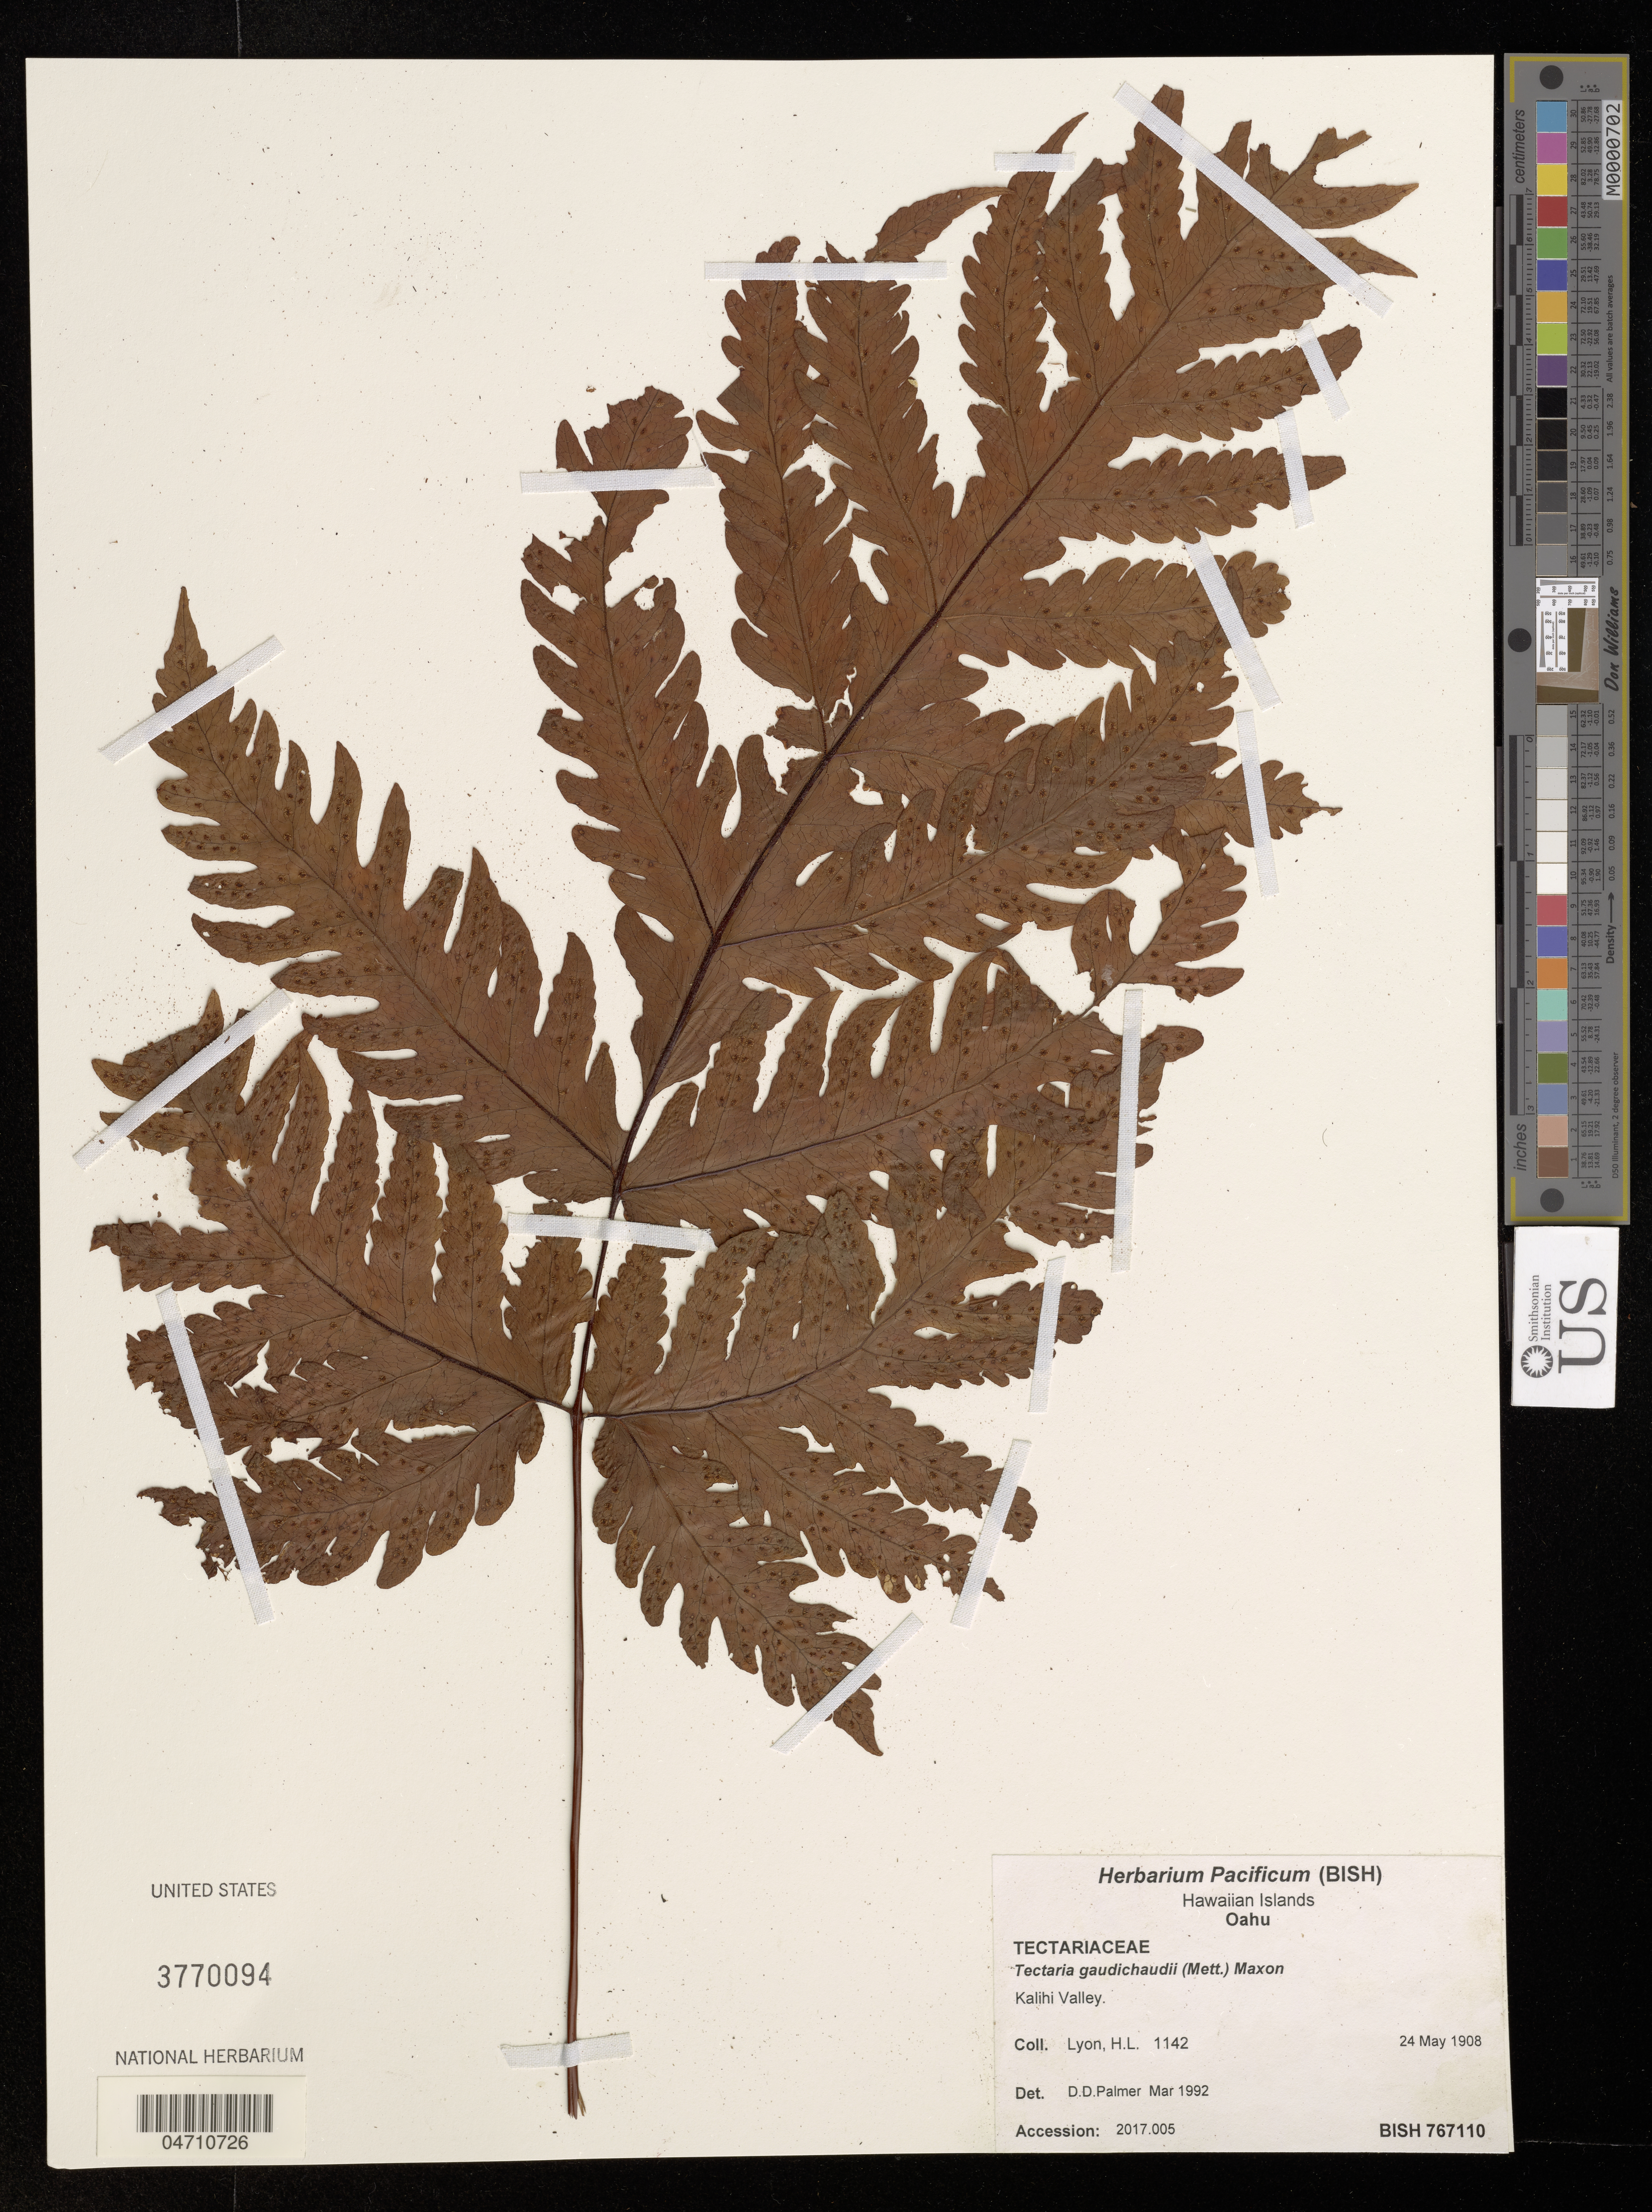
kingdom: Plantae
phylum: Tracheophyta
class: Polypodiopsida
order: Polypodiales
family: Tectariaceae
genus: Tectaria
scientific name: Tectaria gaudichaudii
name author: (Mett.) Maxon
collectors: H. Lyon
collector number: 1142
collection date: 1908-05-24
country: United States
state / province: Hawaii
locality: Hawaiian Islands. Oahu. Kalihi Valley.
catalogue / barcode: US 3770094